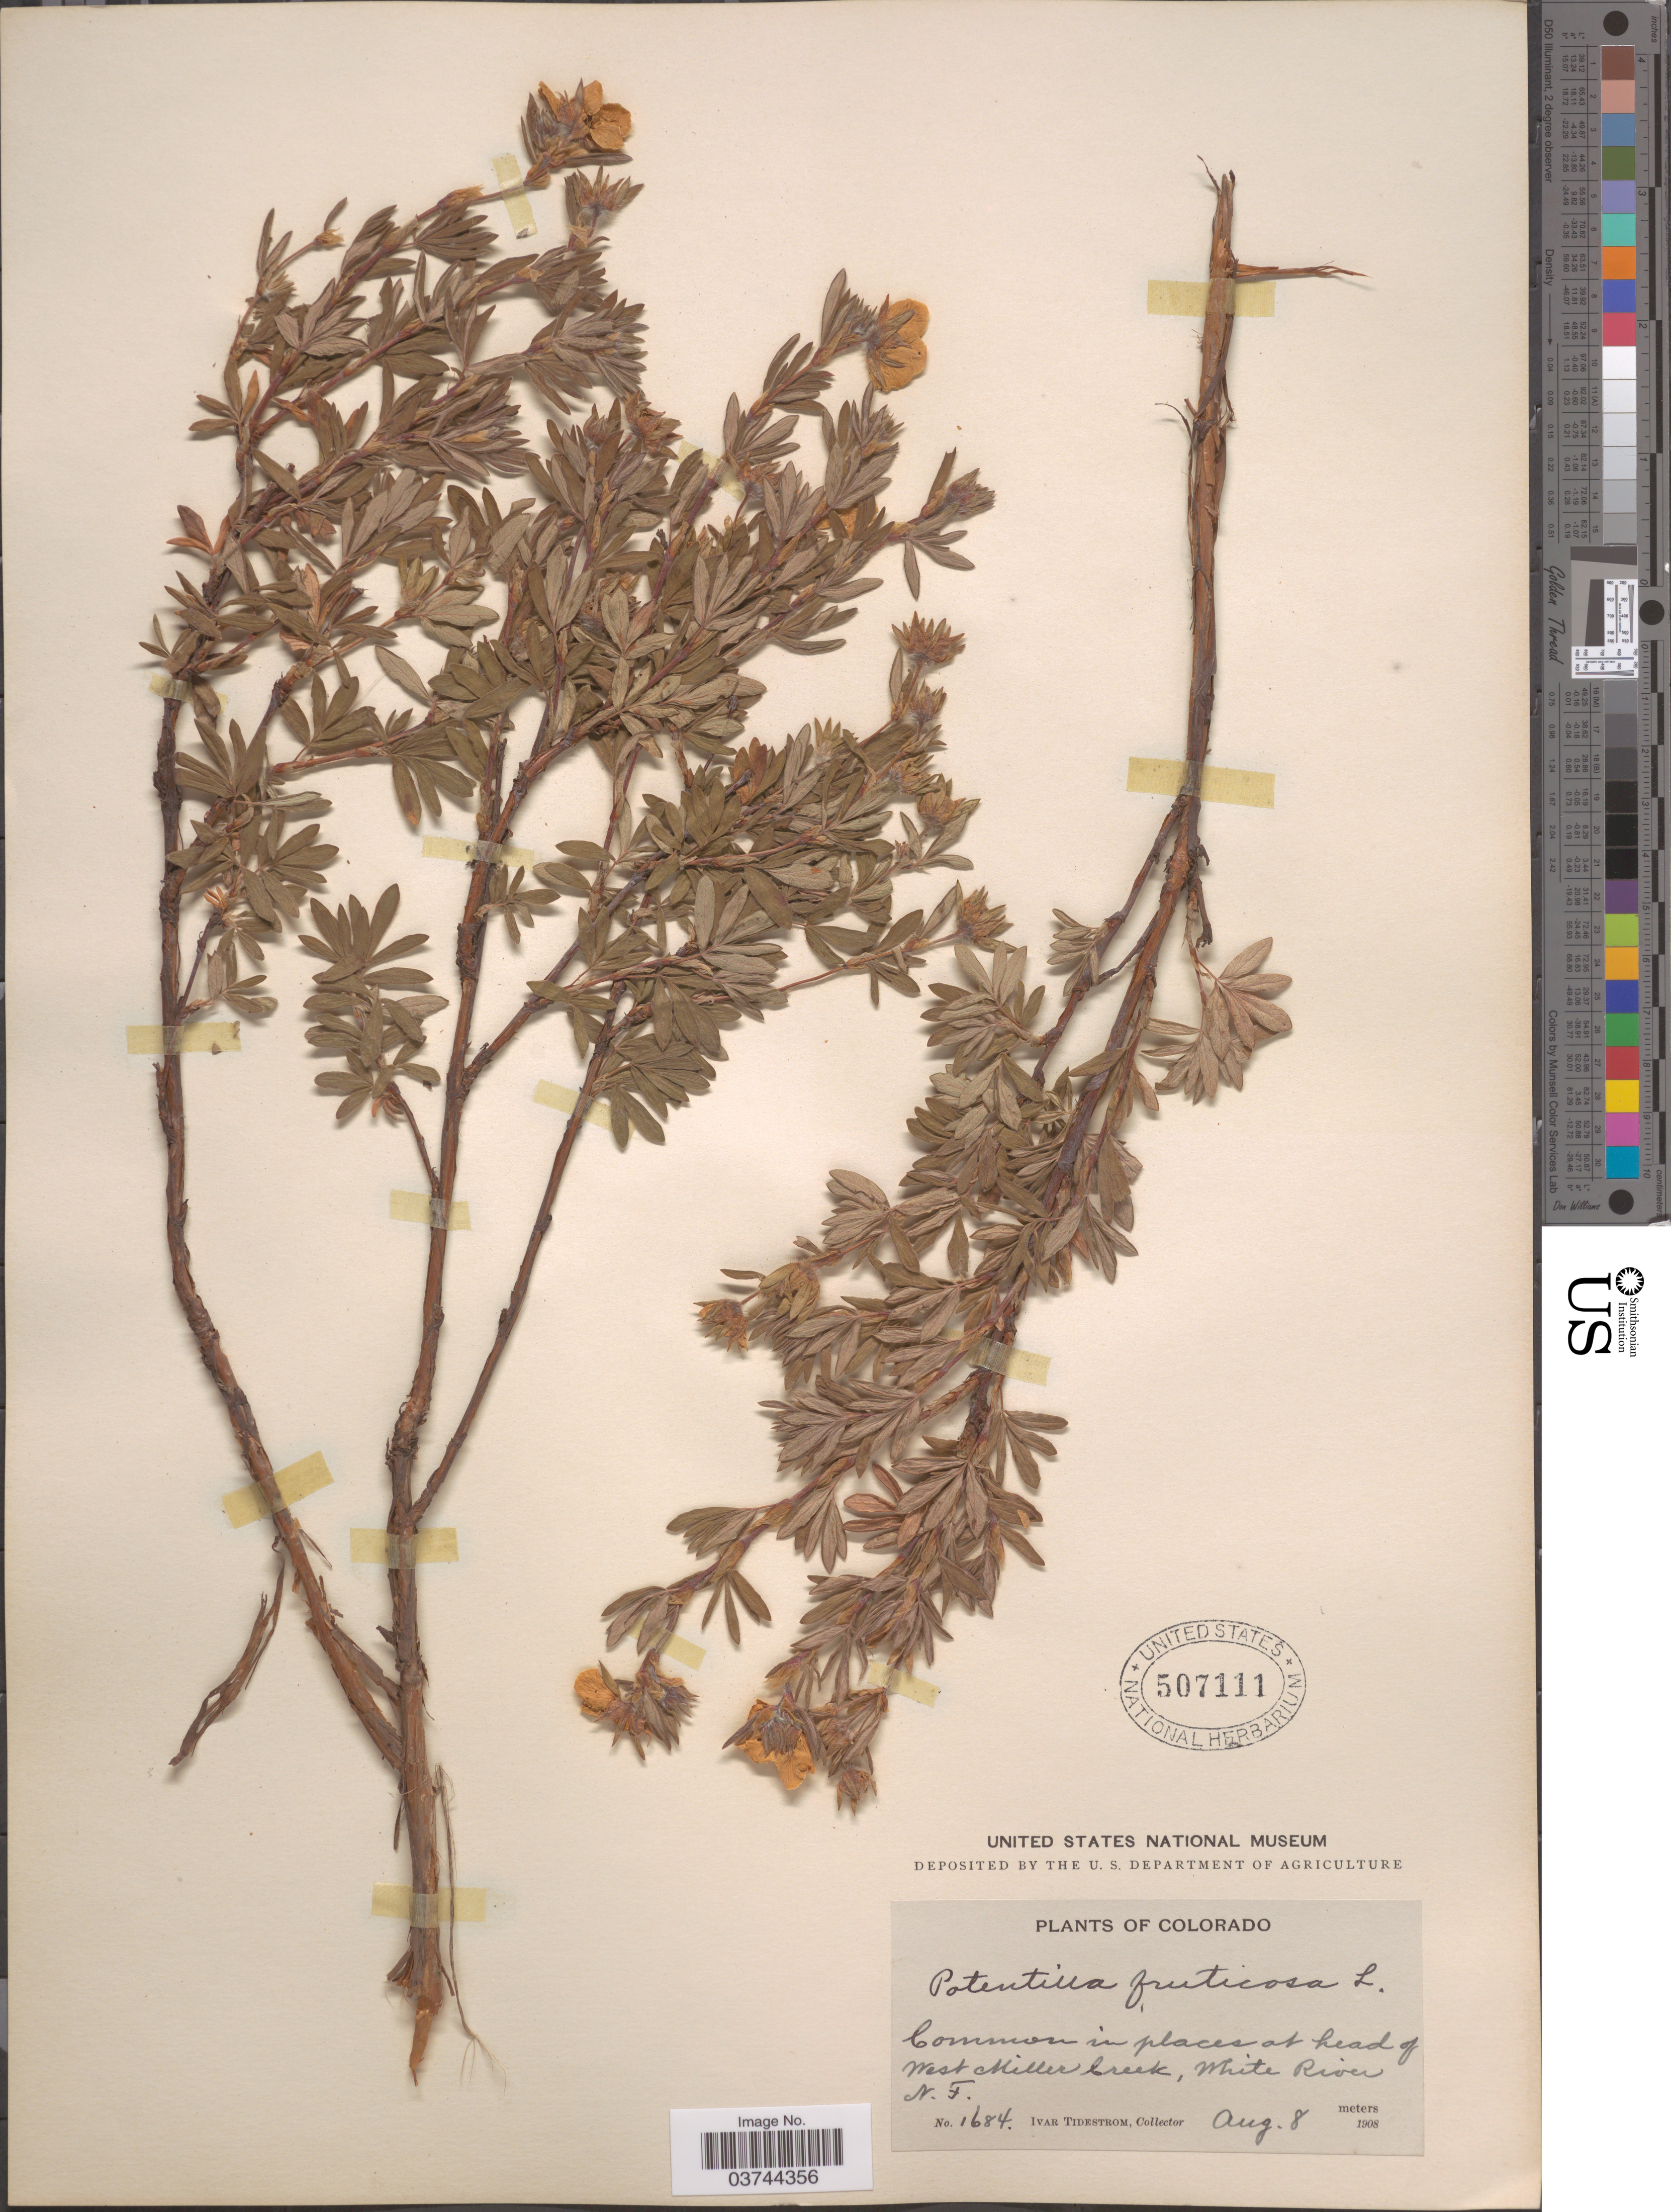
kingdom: Plantae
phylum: Tracheophyta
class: Magnoliopsida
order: Rosales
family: Rosaceae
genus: Dasiphora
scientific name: Dasiphora fruticosa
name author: (L.) Rydb.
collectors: I. F. Tidestrom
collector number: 1684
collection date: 1908-08-08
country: United States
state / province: Colorado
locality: Common in places at head of West Miller Creek, White River N. F.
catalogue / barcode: US 507111